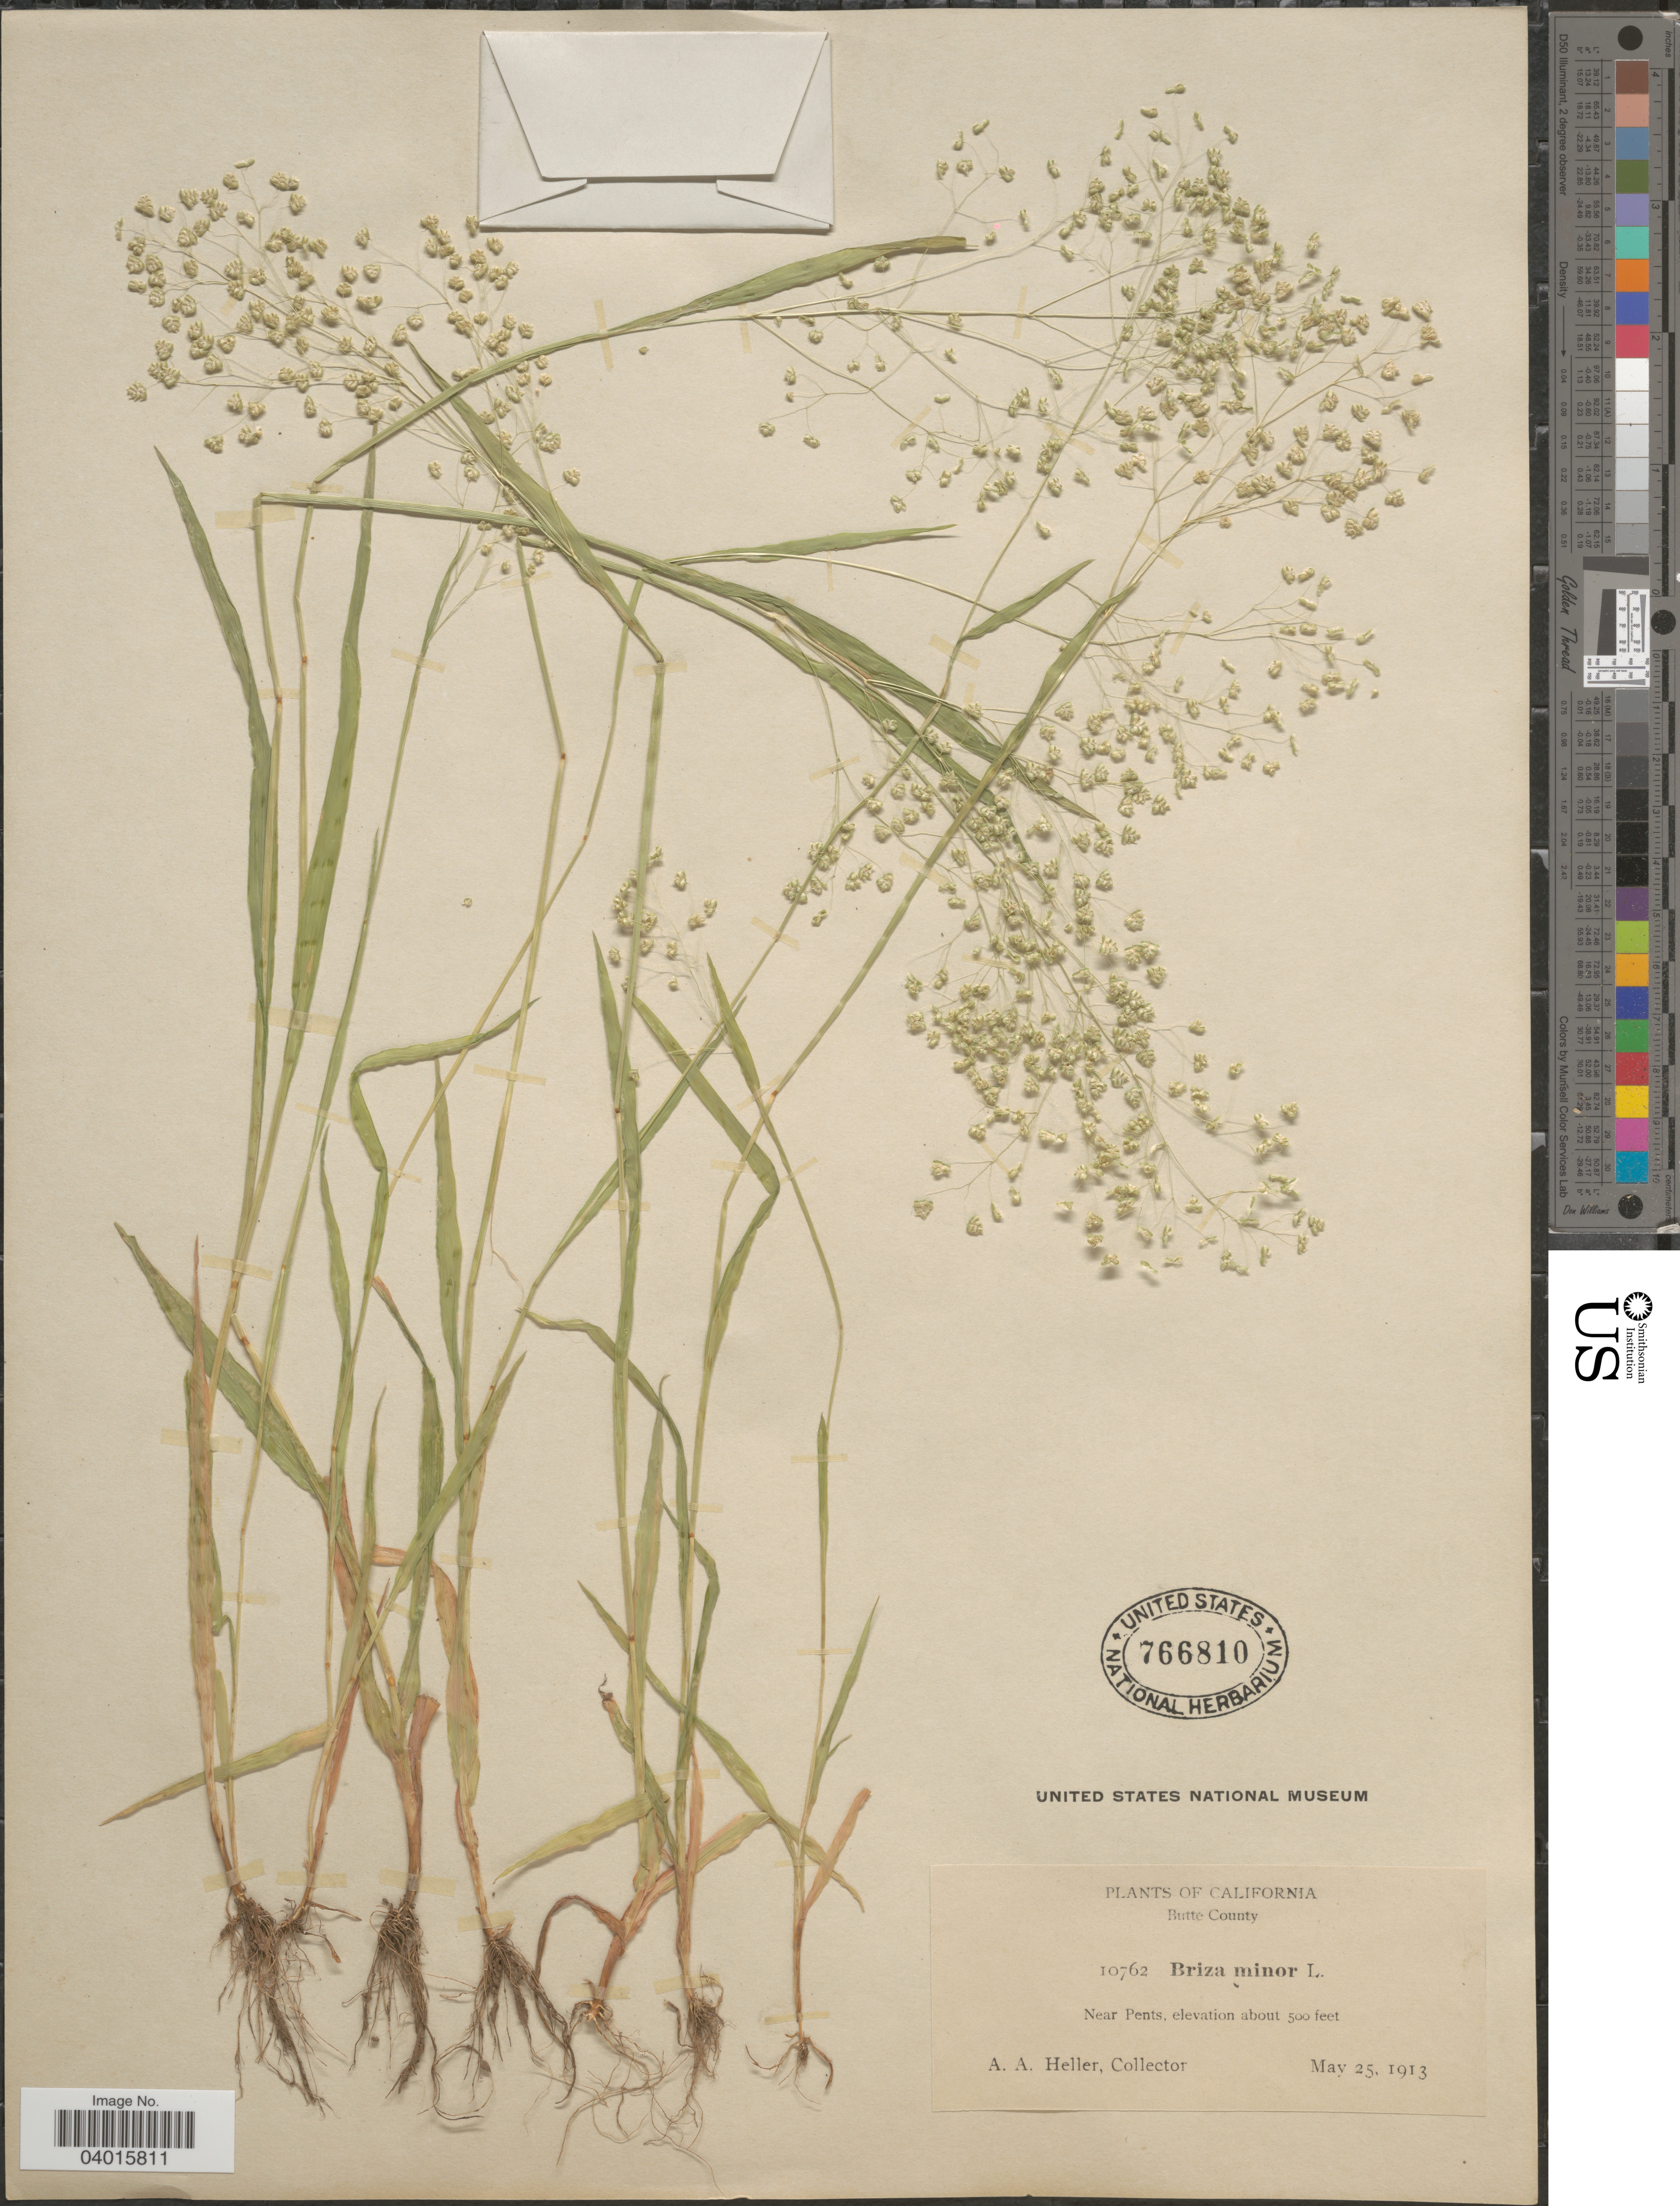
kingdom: Plantae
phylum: Tracheophyta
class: Liliopsida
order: Poales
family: Poaceae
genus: Briza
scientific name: Briza minor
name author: L.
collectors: A. A. Heller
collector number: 10762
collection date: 1913-05-25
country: United States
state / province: California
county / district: Butte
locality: Butte County. Near Pents.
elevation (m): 152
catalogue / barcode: US 766810